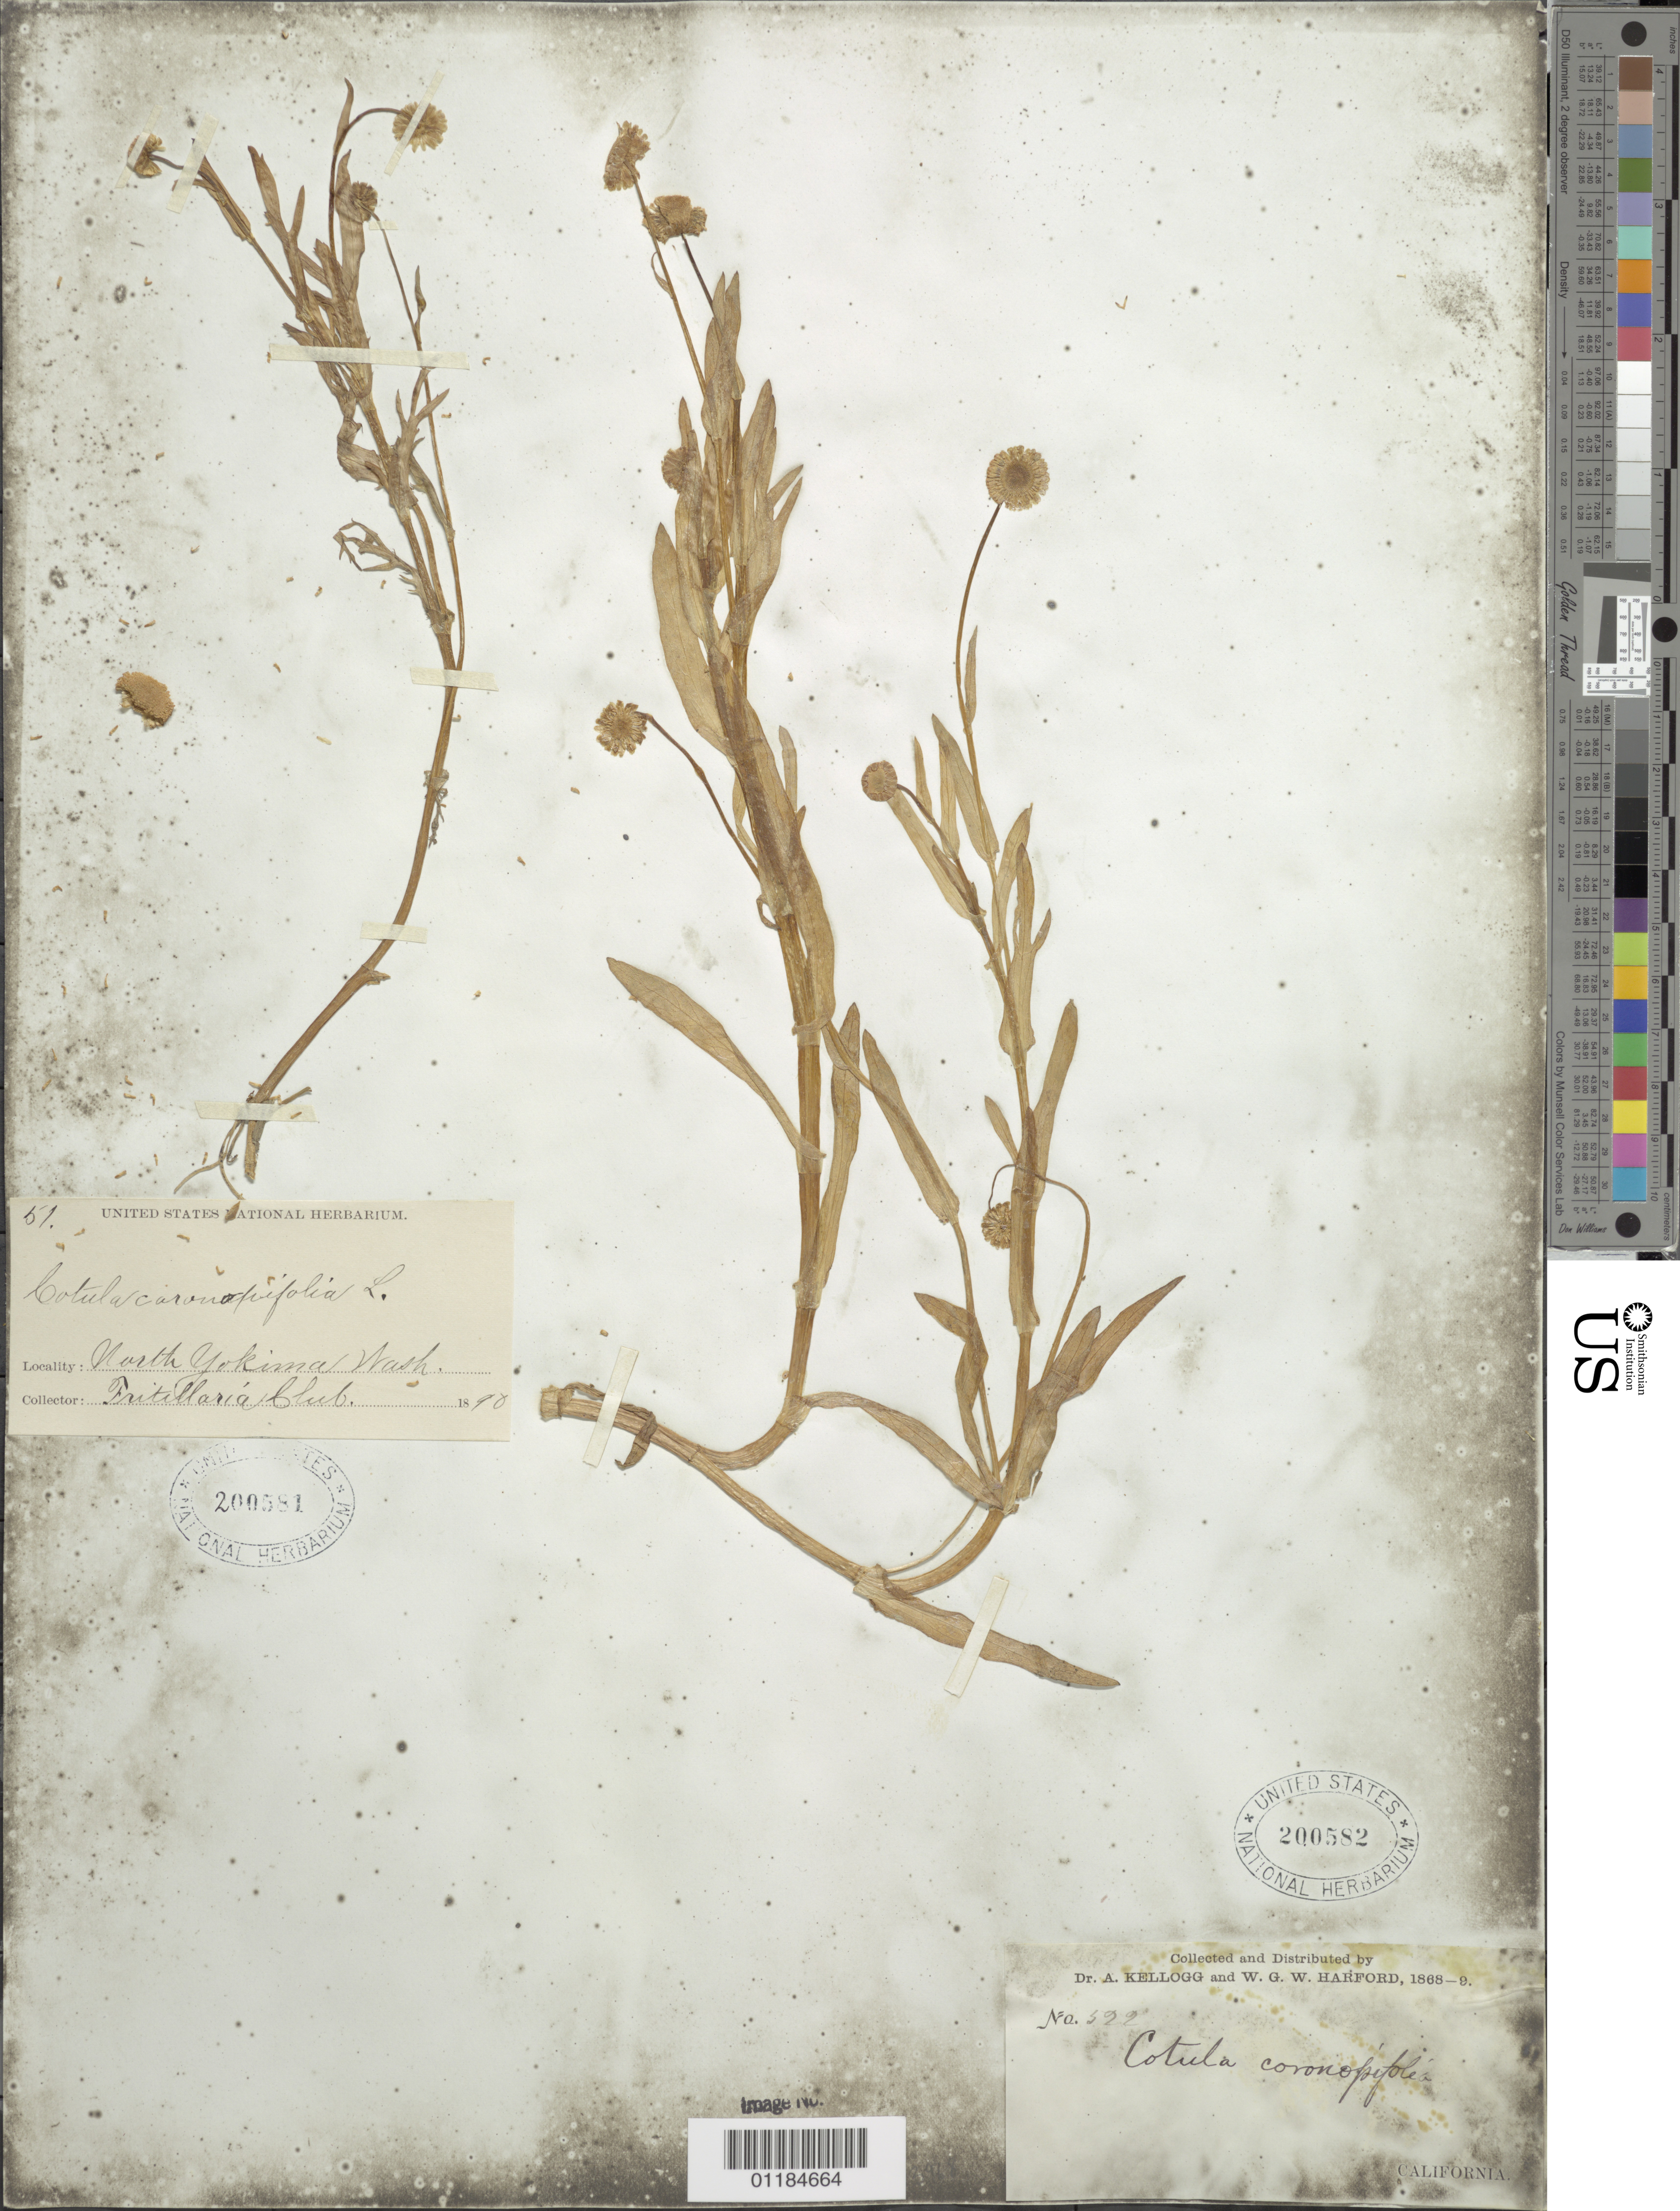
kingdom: Plantae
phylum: Tracheophyta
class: Magnoliopsida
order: Asterales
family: Asteraceae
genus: Cotula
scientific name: Cotula coronopifolia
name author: L.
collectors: A. Kellogg & W. G. W. Harford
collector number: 522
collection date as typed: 1868 to 1869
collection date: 1868/1869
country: United States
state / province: California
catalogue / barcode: US 200582